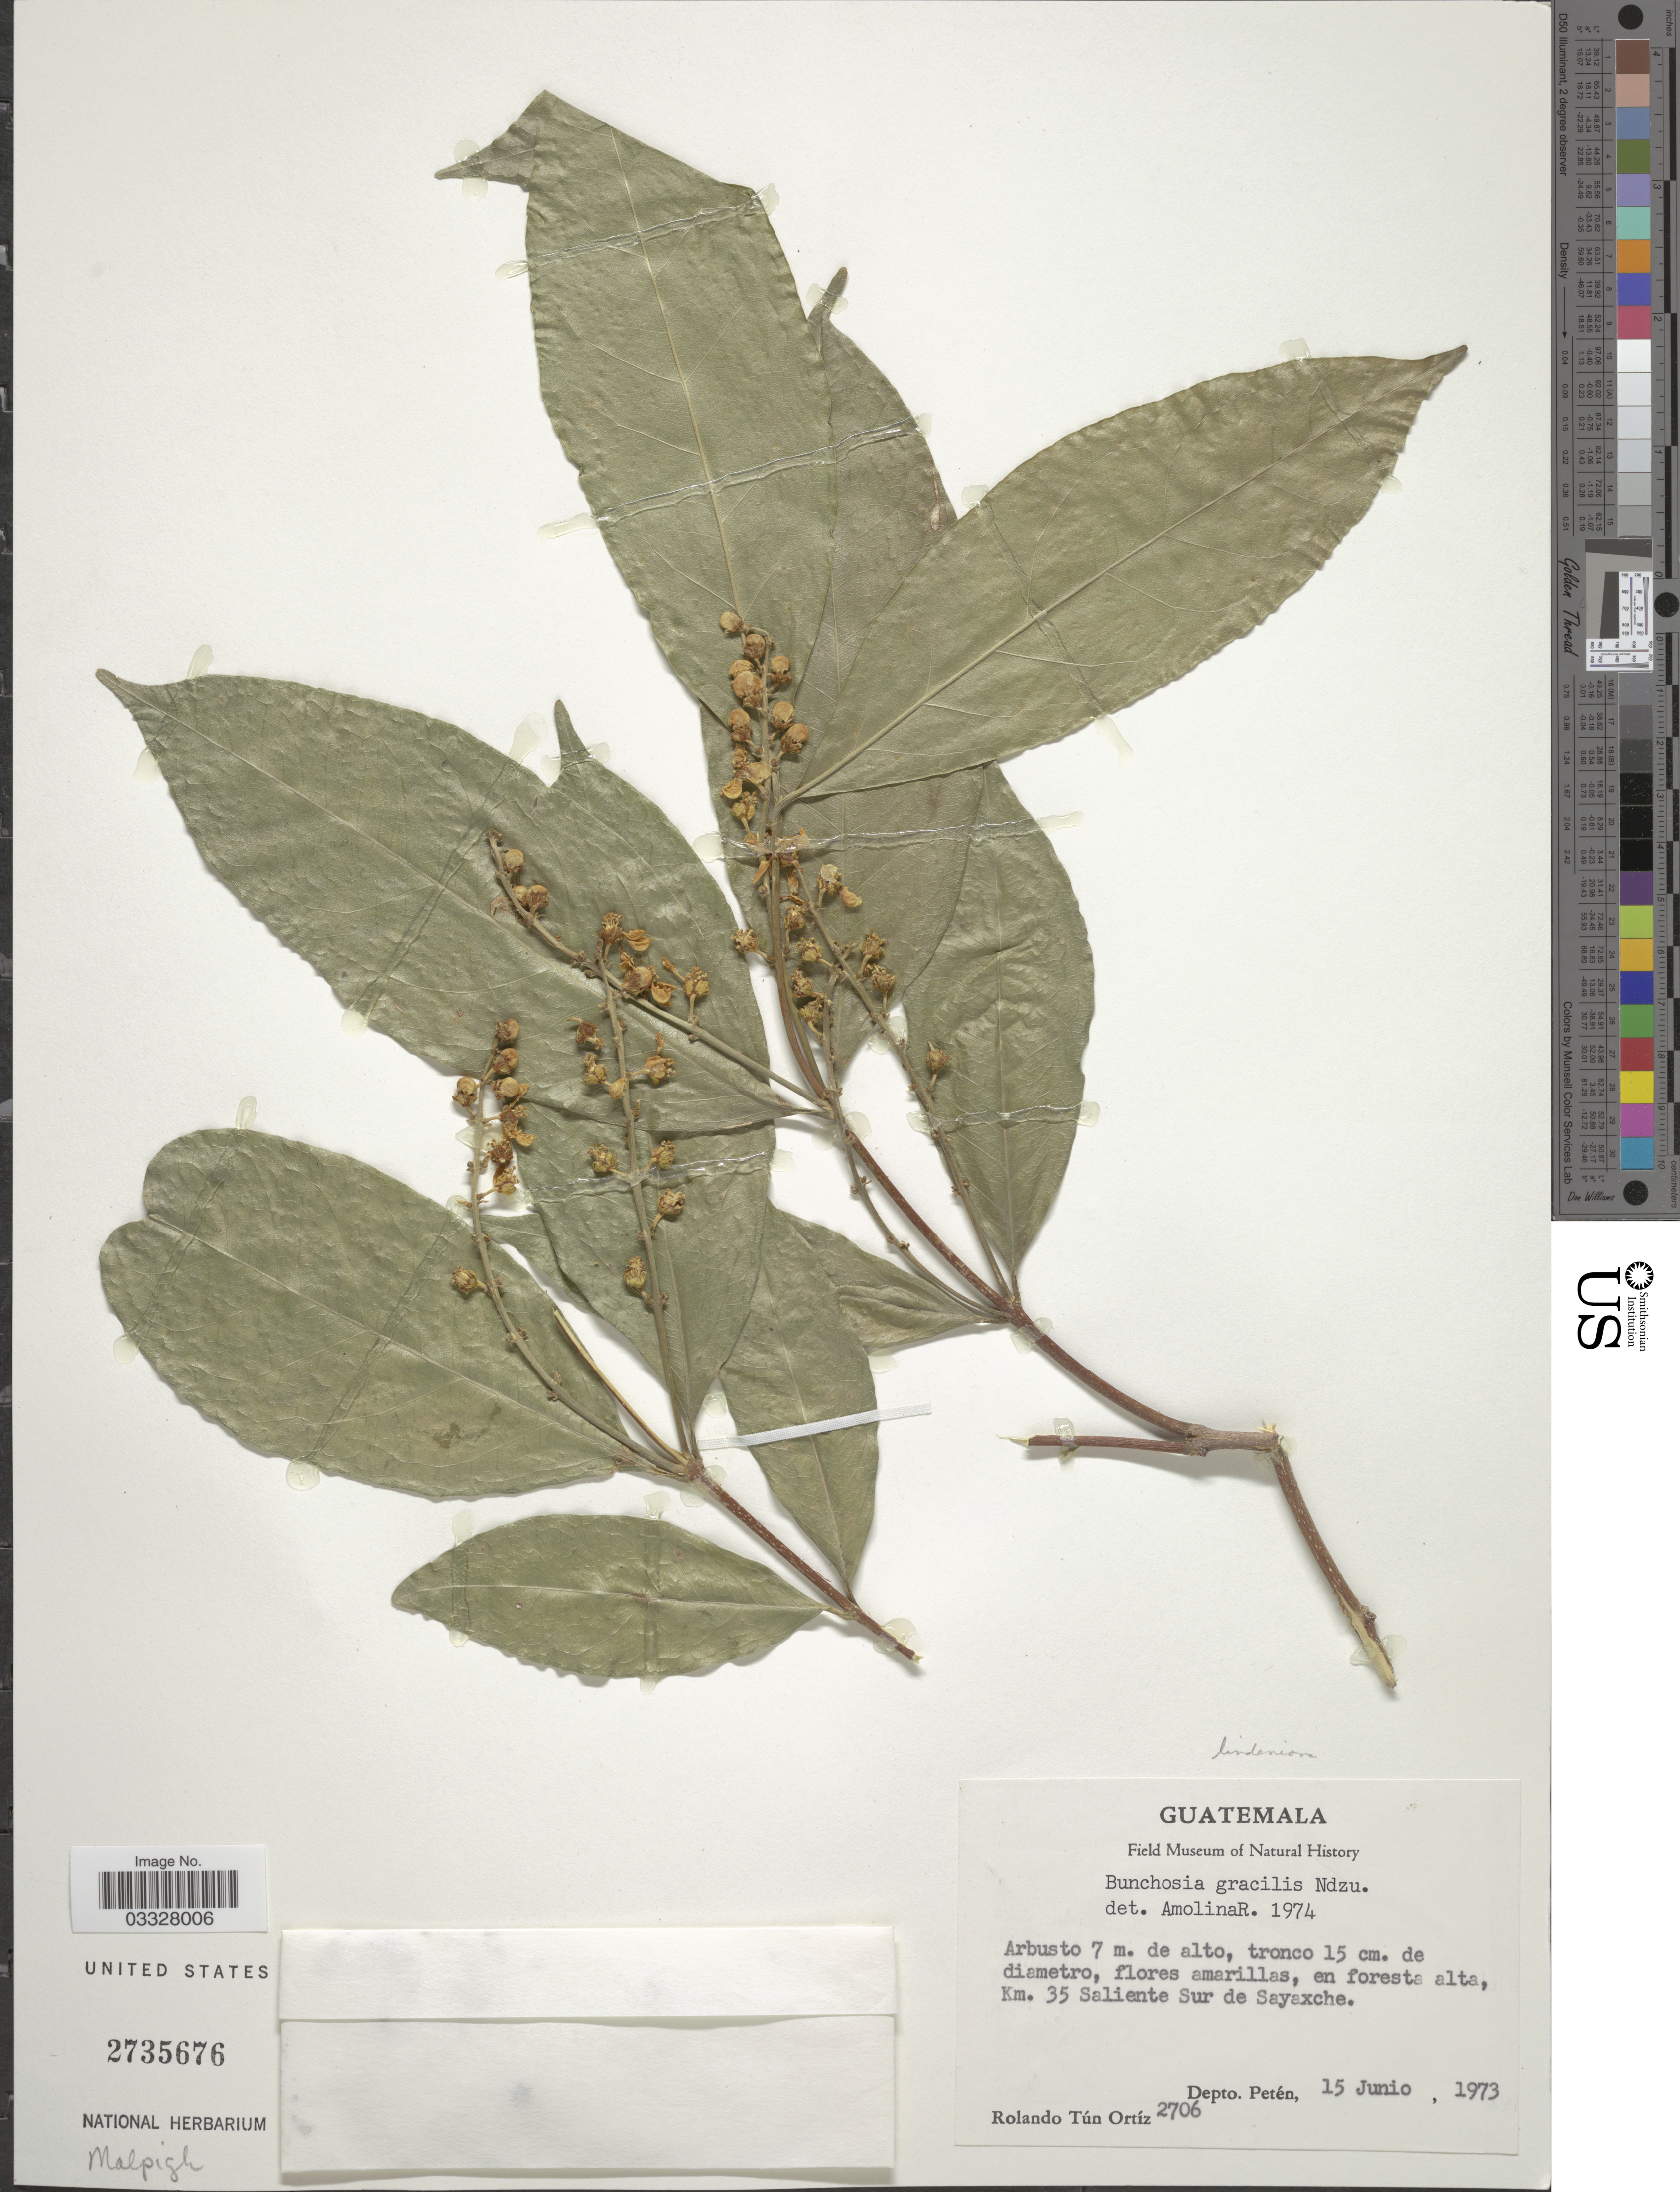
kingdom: Plantae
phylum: Tracheophyta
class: Magnoliopsida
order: Malpighiales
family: Malpighiaceae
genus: Bunchosia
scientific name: Bunchosia lindeniana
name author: A. Juss.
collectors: R. T. Ortíz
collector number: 2706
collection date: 1973-06-15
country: Guatemala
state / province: El Petén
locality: Km. 35 Saliente Sur de Sayaxche. Depto. Petén.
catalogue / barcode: US 2735676